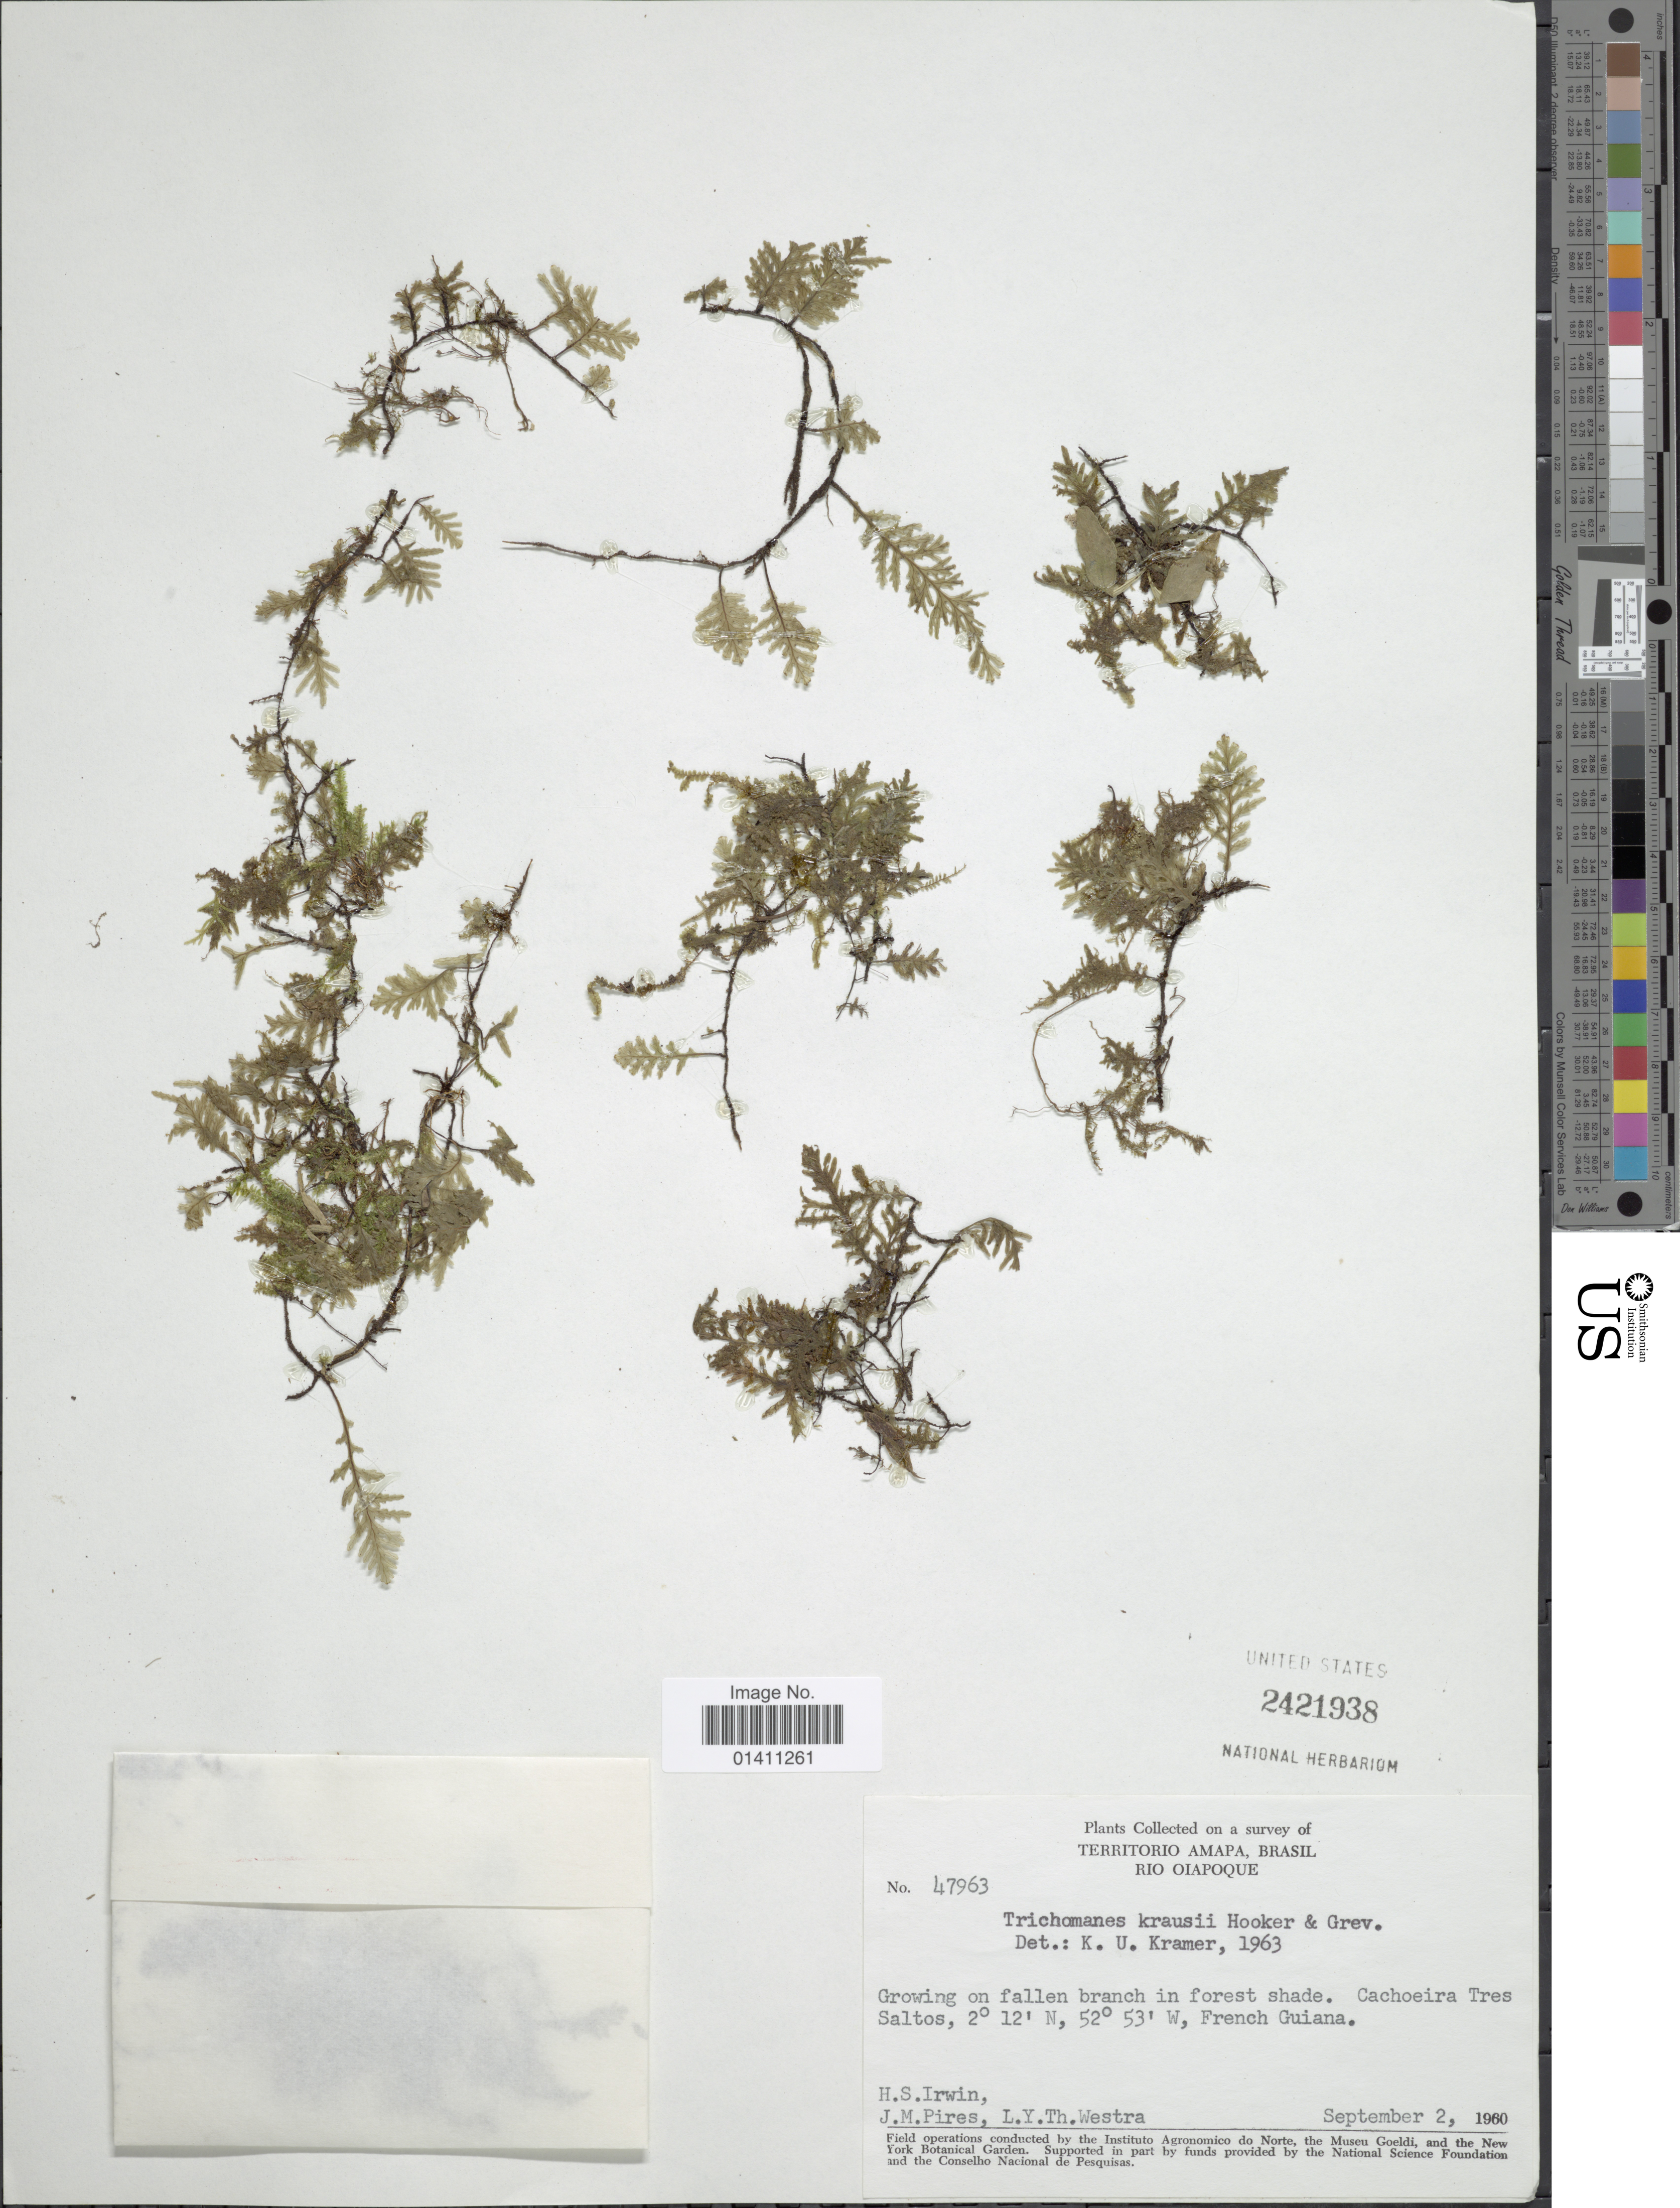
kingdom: Plantae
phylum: Tracheophyta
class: Polypodiopsida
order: Hymenophyllales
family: Hymenophyllaceae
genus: Didymoglossum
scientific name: Didymoglossum kraussii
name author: (Hook. & Grev.) C. Presl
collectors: H. Irwin, J. M. Pires & L. Y. T. Westra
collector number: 47963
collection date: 1960-09-02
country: French Guiana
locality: Cachoeira Tres Saltos. French Guiana.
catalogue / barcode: US 2421938